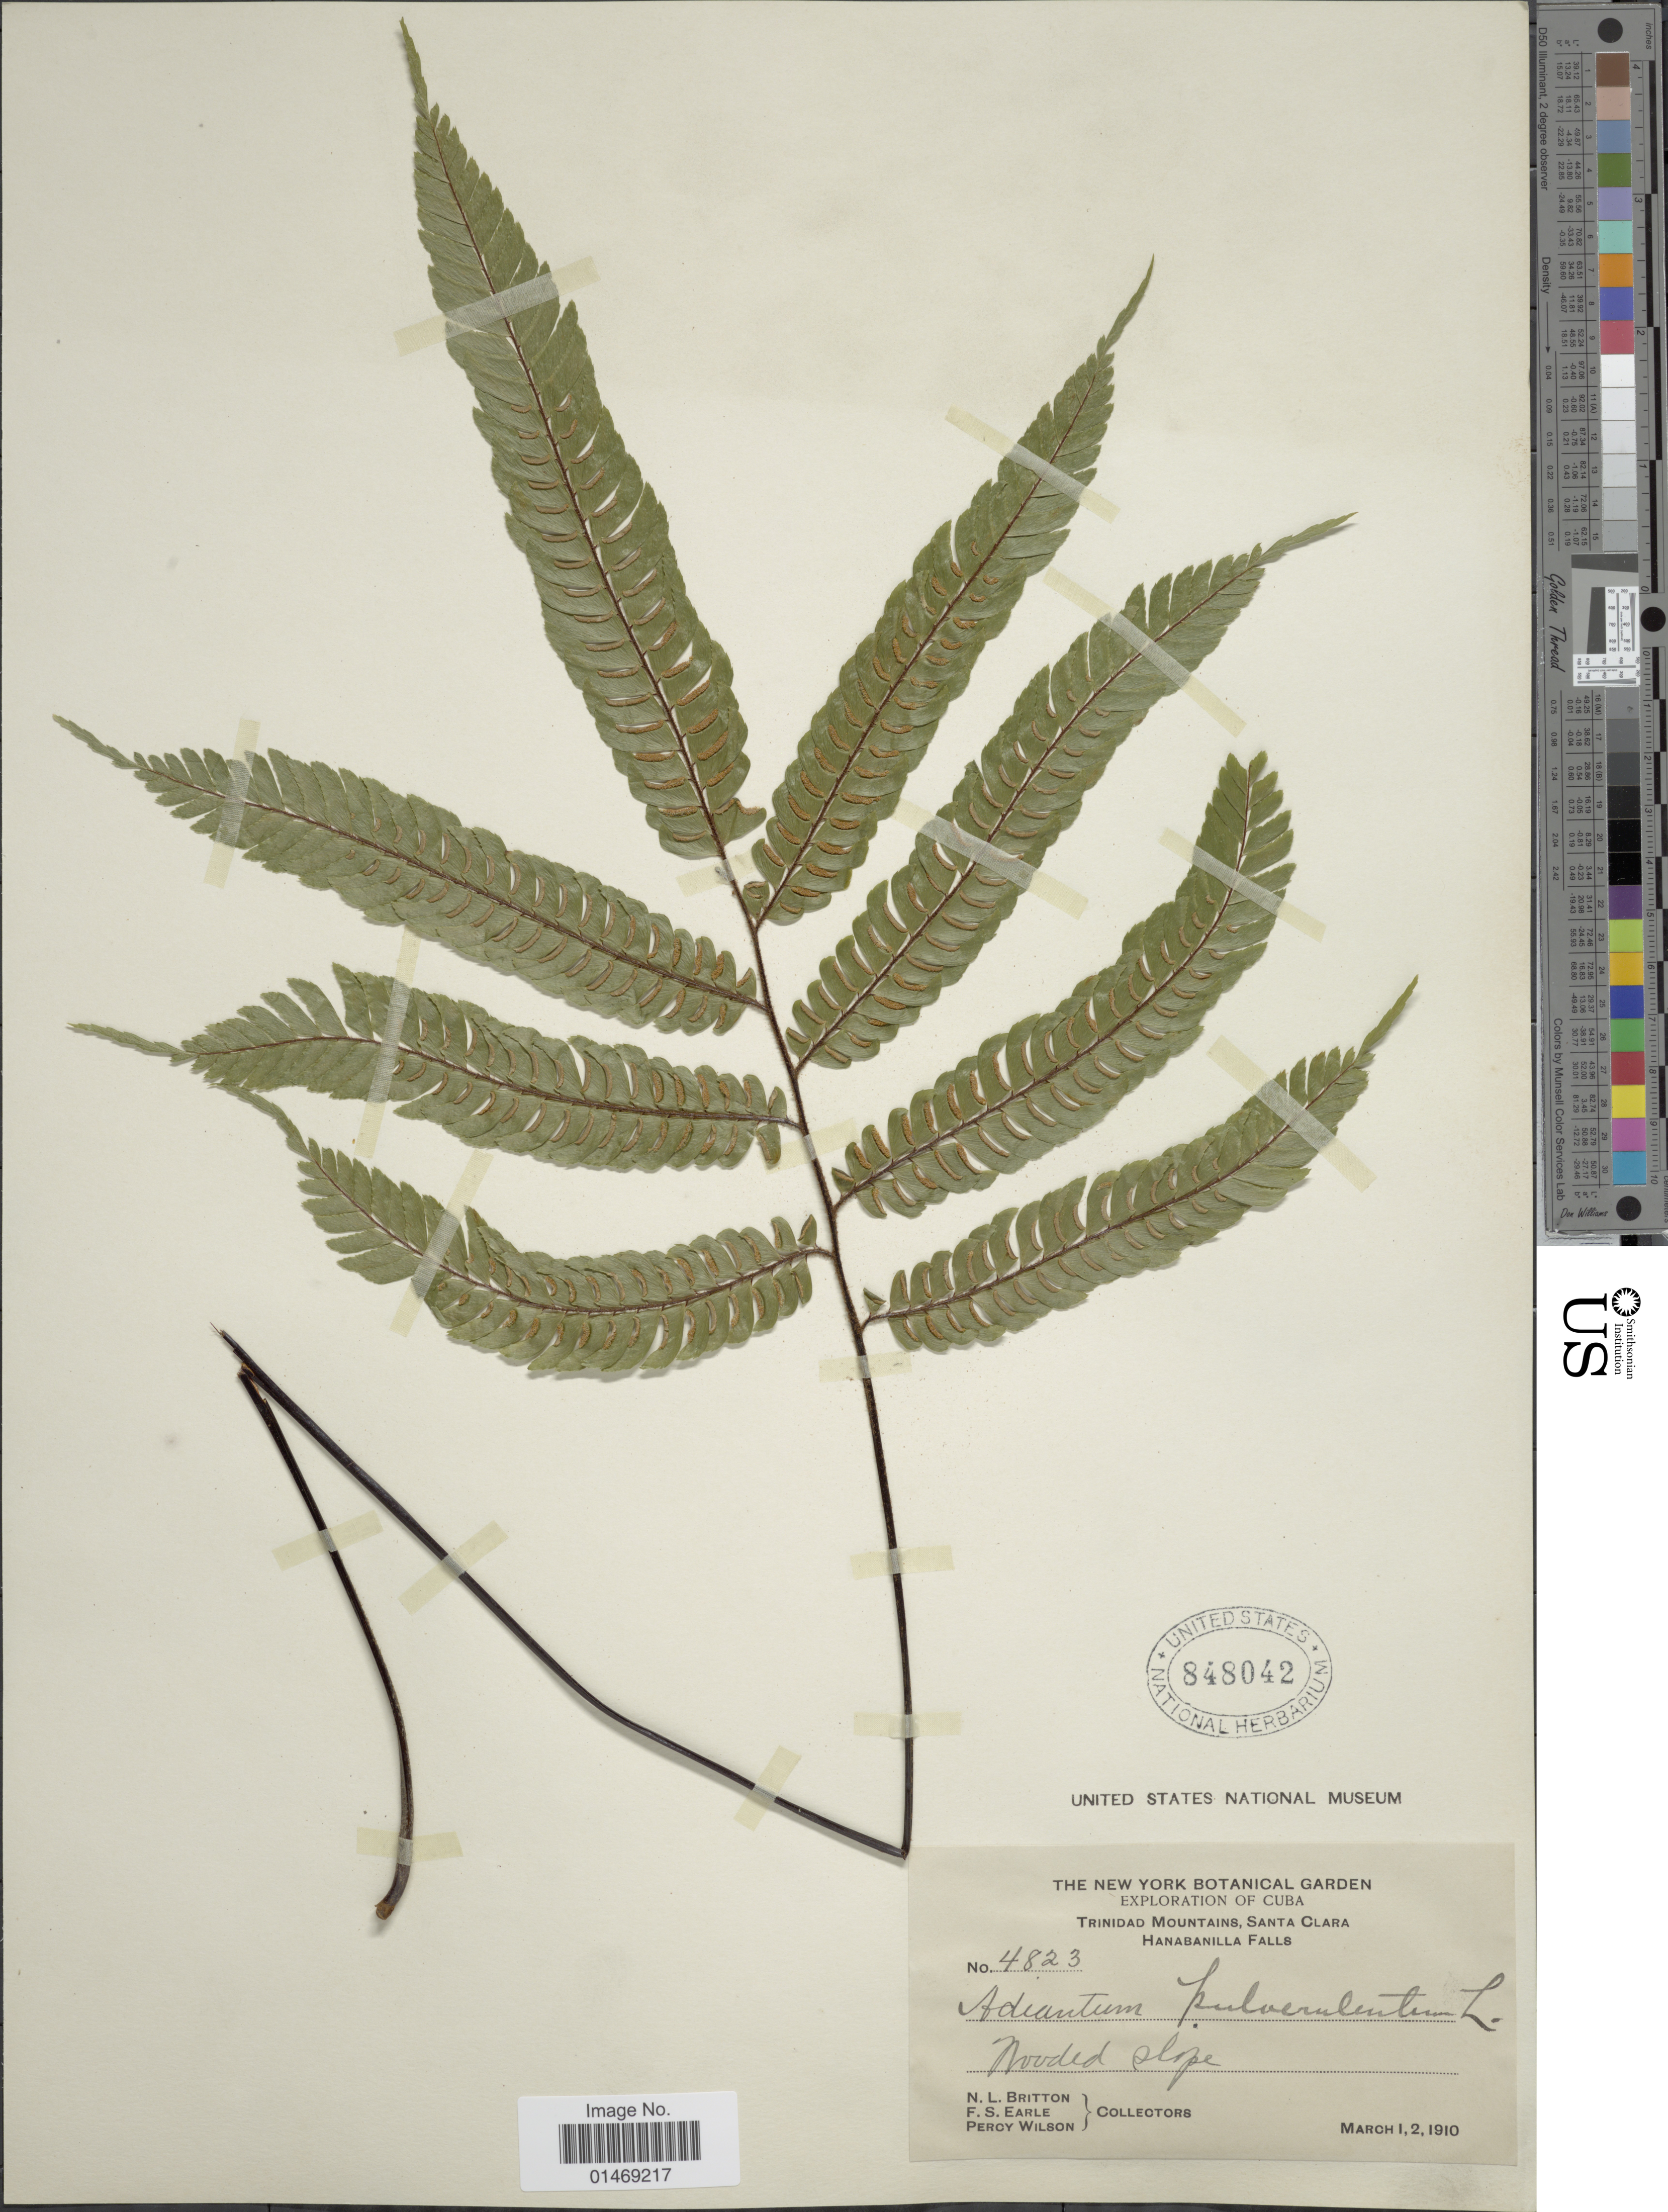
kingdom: Plantae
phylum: Tracheophyta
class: Polypodiopsida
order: Polypodiales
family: Pteridaceae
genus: Adiantum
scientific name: Adiantum pulverulentum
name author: L.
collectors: N. Britton, F. S. Earle & P. Wilson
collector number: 4823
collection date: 1910-03-01/1910-03-02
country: Cuba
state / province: Las Villas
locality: Trinidad Mountains, Santa Clara, Hanbanilla Falls,Woodes lope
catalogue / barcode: US 848042